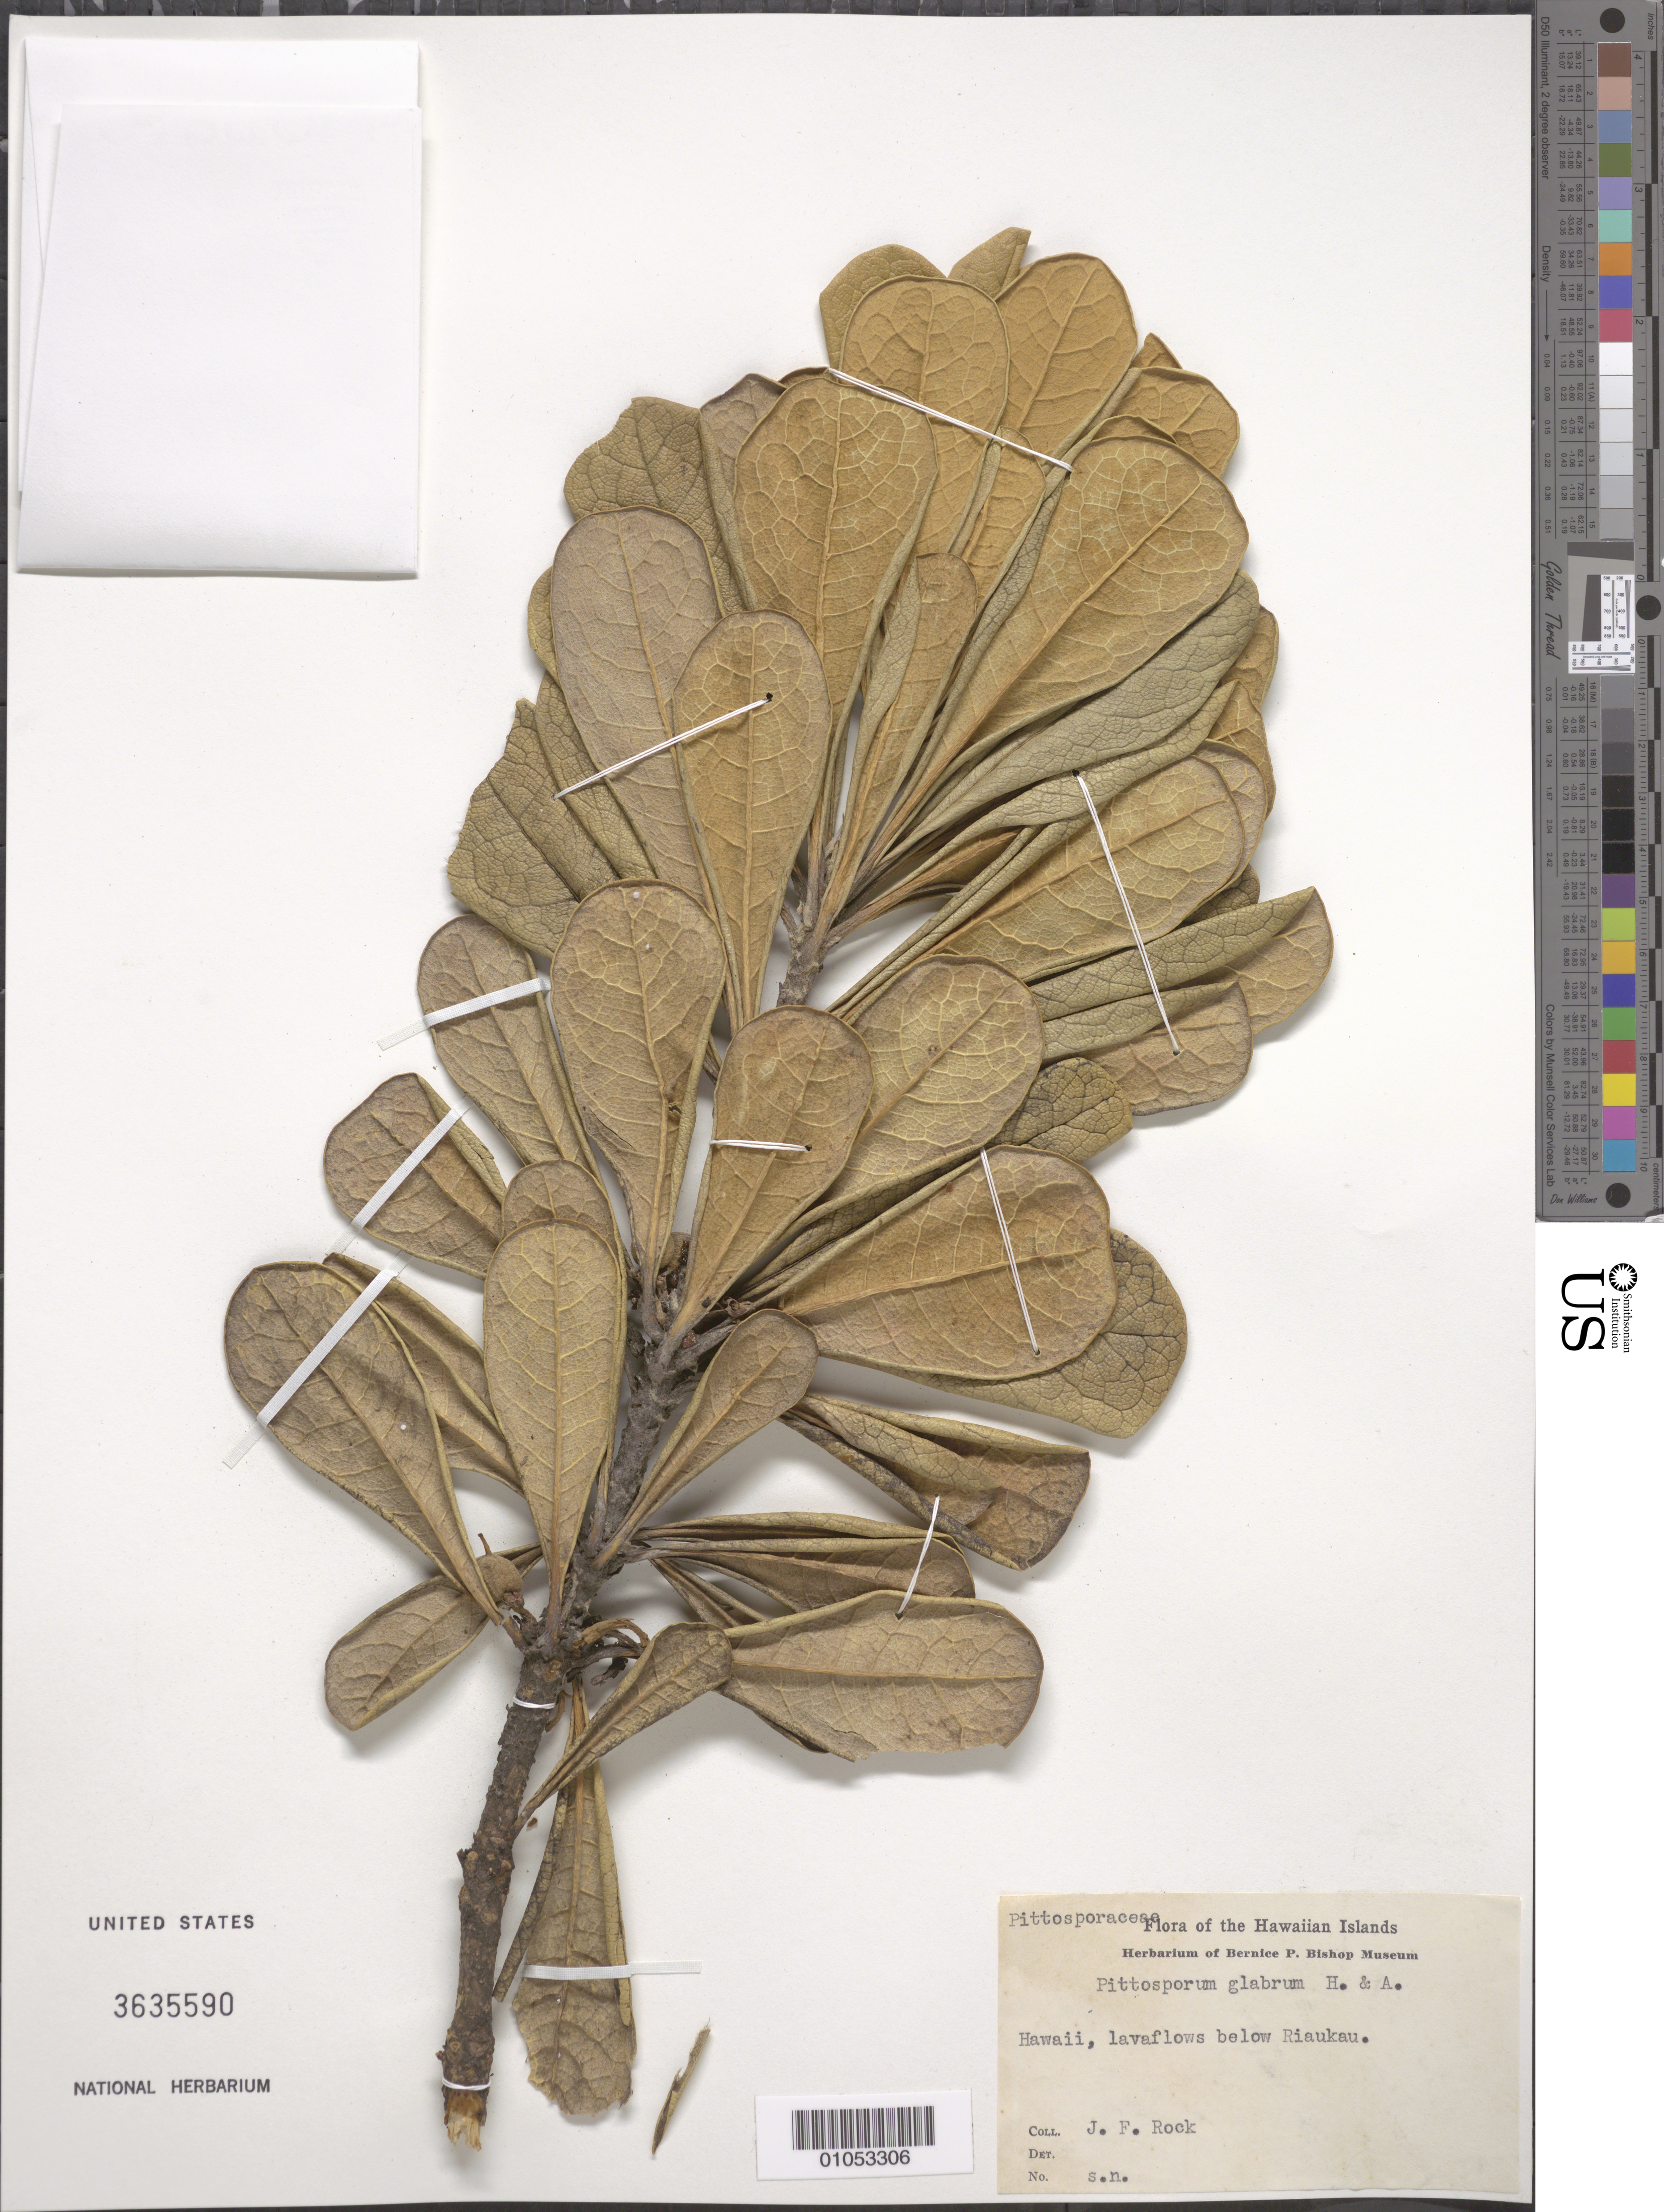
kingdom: Plantae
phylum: Tracheophyta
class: Magnoliopsida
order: Apiales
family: Pittosporaceae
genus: Pittosporum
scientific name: Pittosporum glabrum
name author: Hook. & Arn.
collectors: J. F. Rock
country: United States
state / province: Hawaii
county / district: Hawaii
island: Hawaii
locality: Lavaflows below Riaukau.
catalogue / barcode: US 3635590